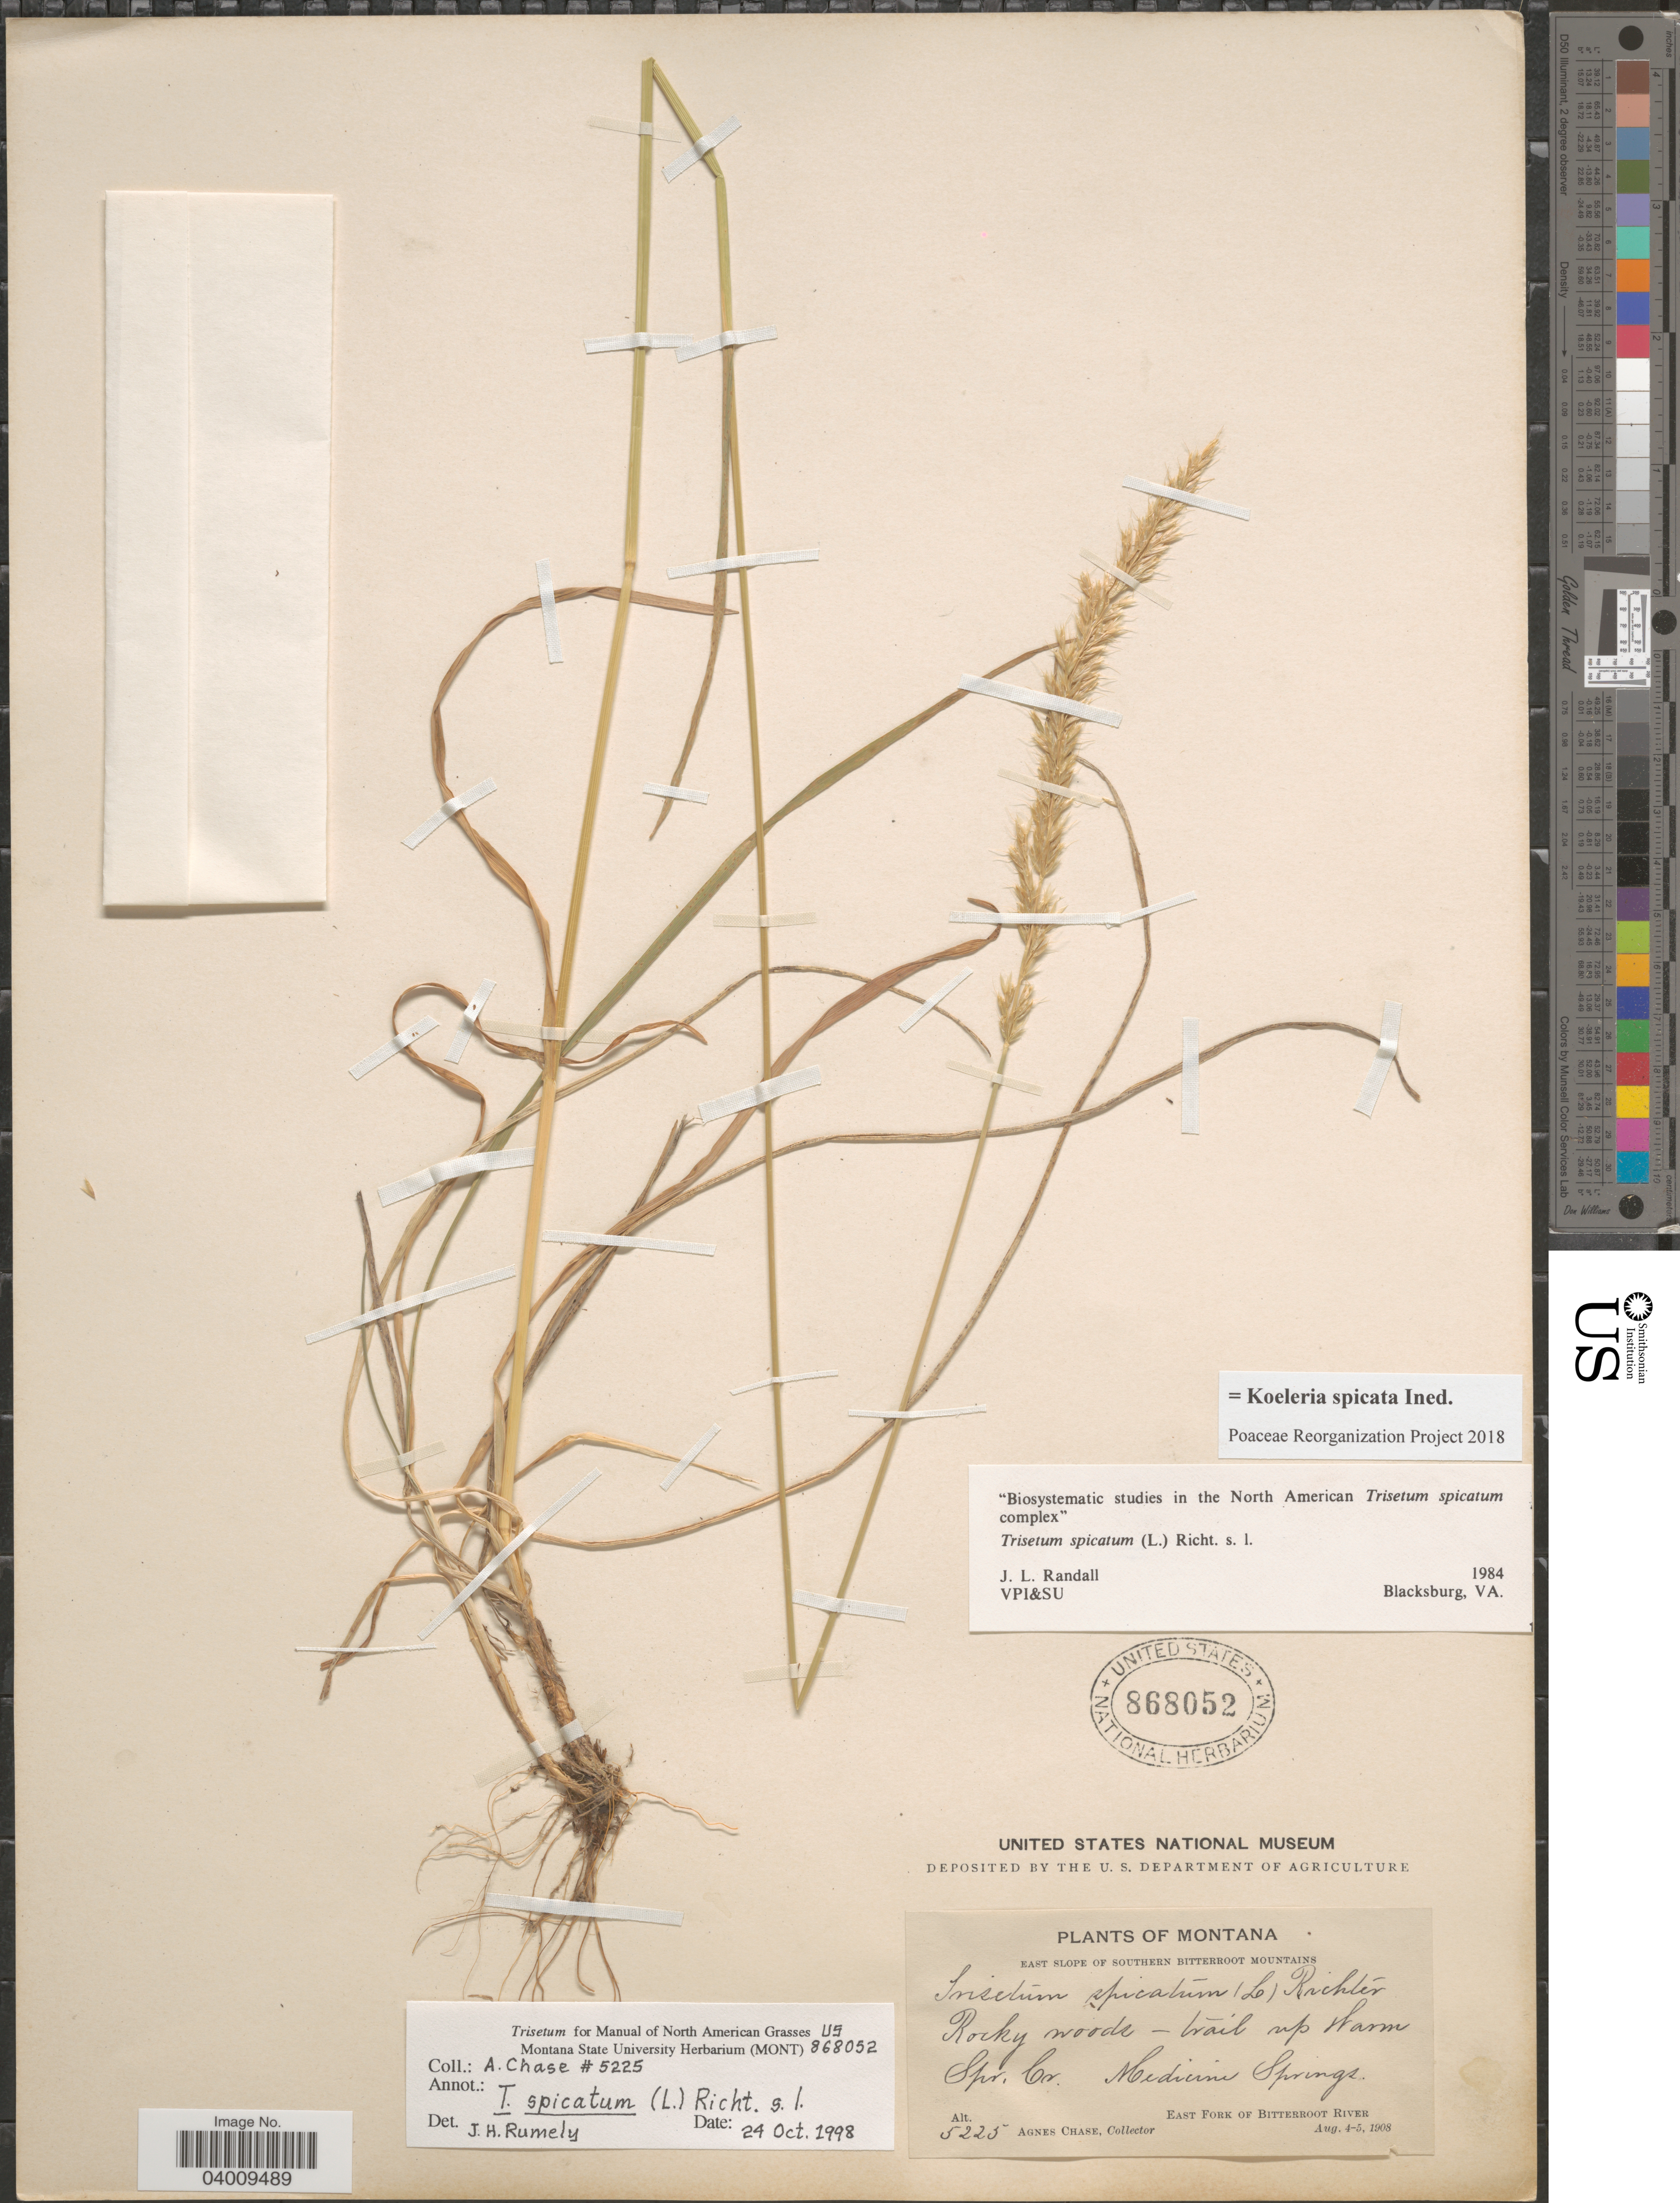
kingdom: Plantae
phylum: Tracheophyta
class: Liliopsida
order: Poales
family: Poaceae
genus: Koeleria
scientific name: Koeleria spicata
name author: (L.) Barberá et al.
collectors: A. Chase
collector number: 5225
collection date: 1908-08-04/1908-08-05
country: United States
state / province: Montana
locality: East slope of Southern Bitterroot Mountains. Rocky woods - trail up Warm Spr. Cr. Medicine Springs. East Fork of Bitterroot River.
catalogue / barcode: US 868052